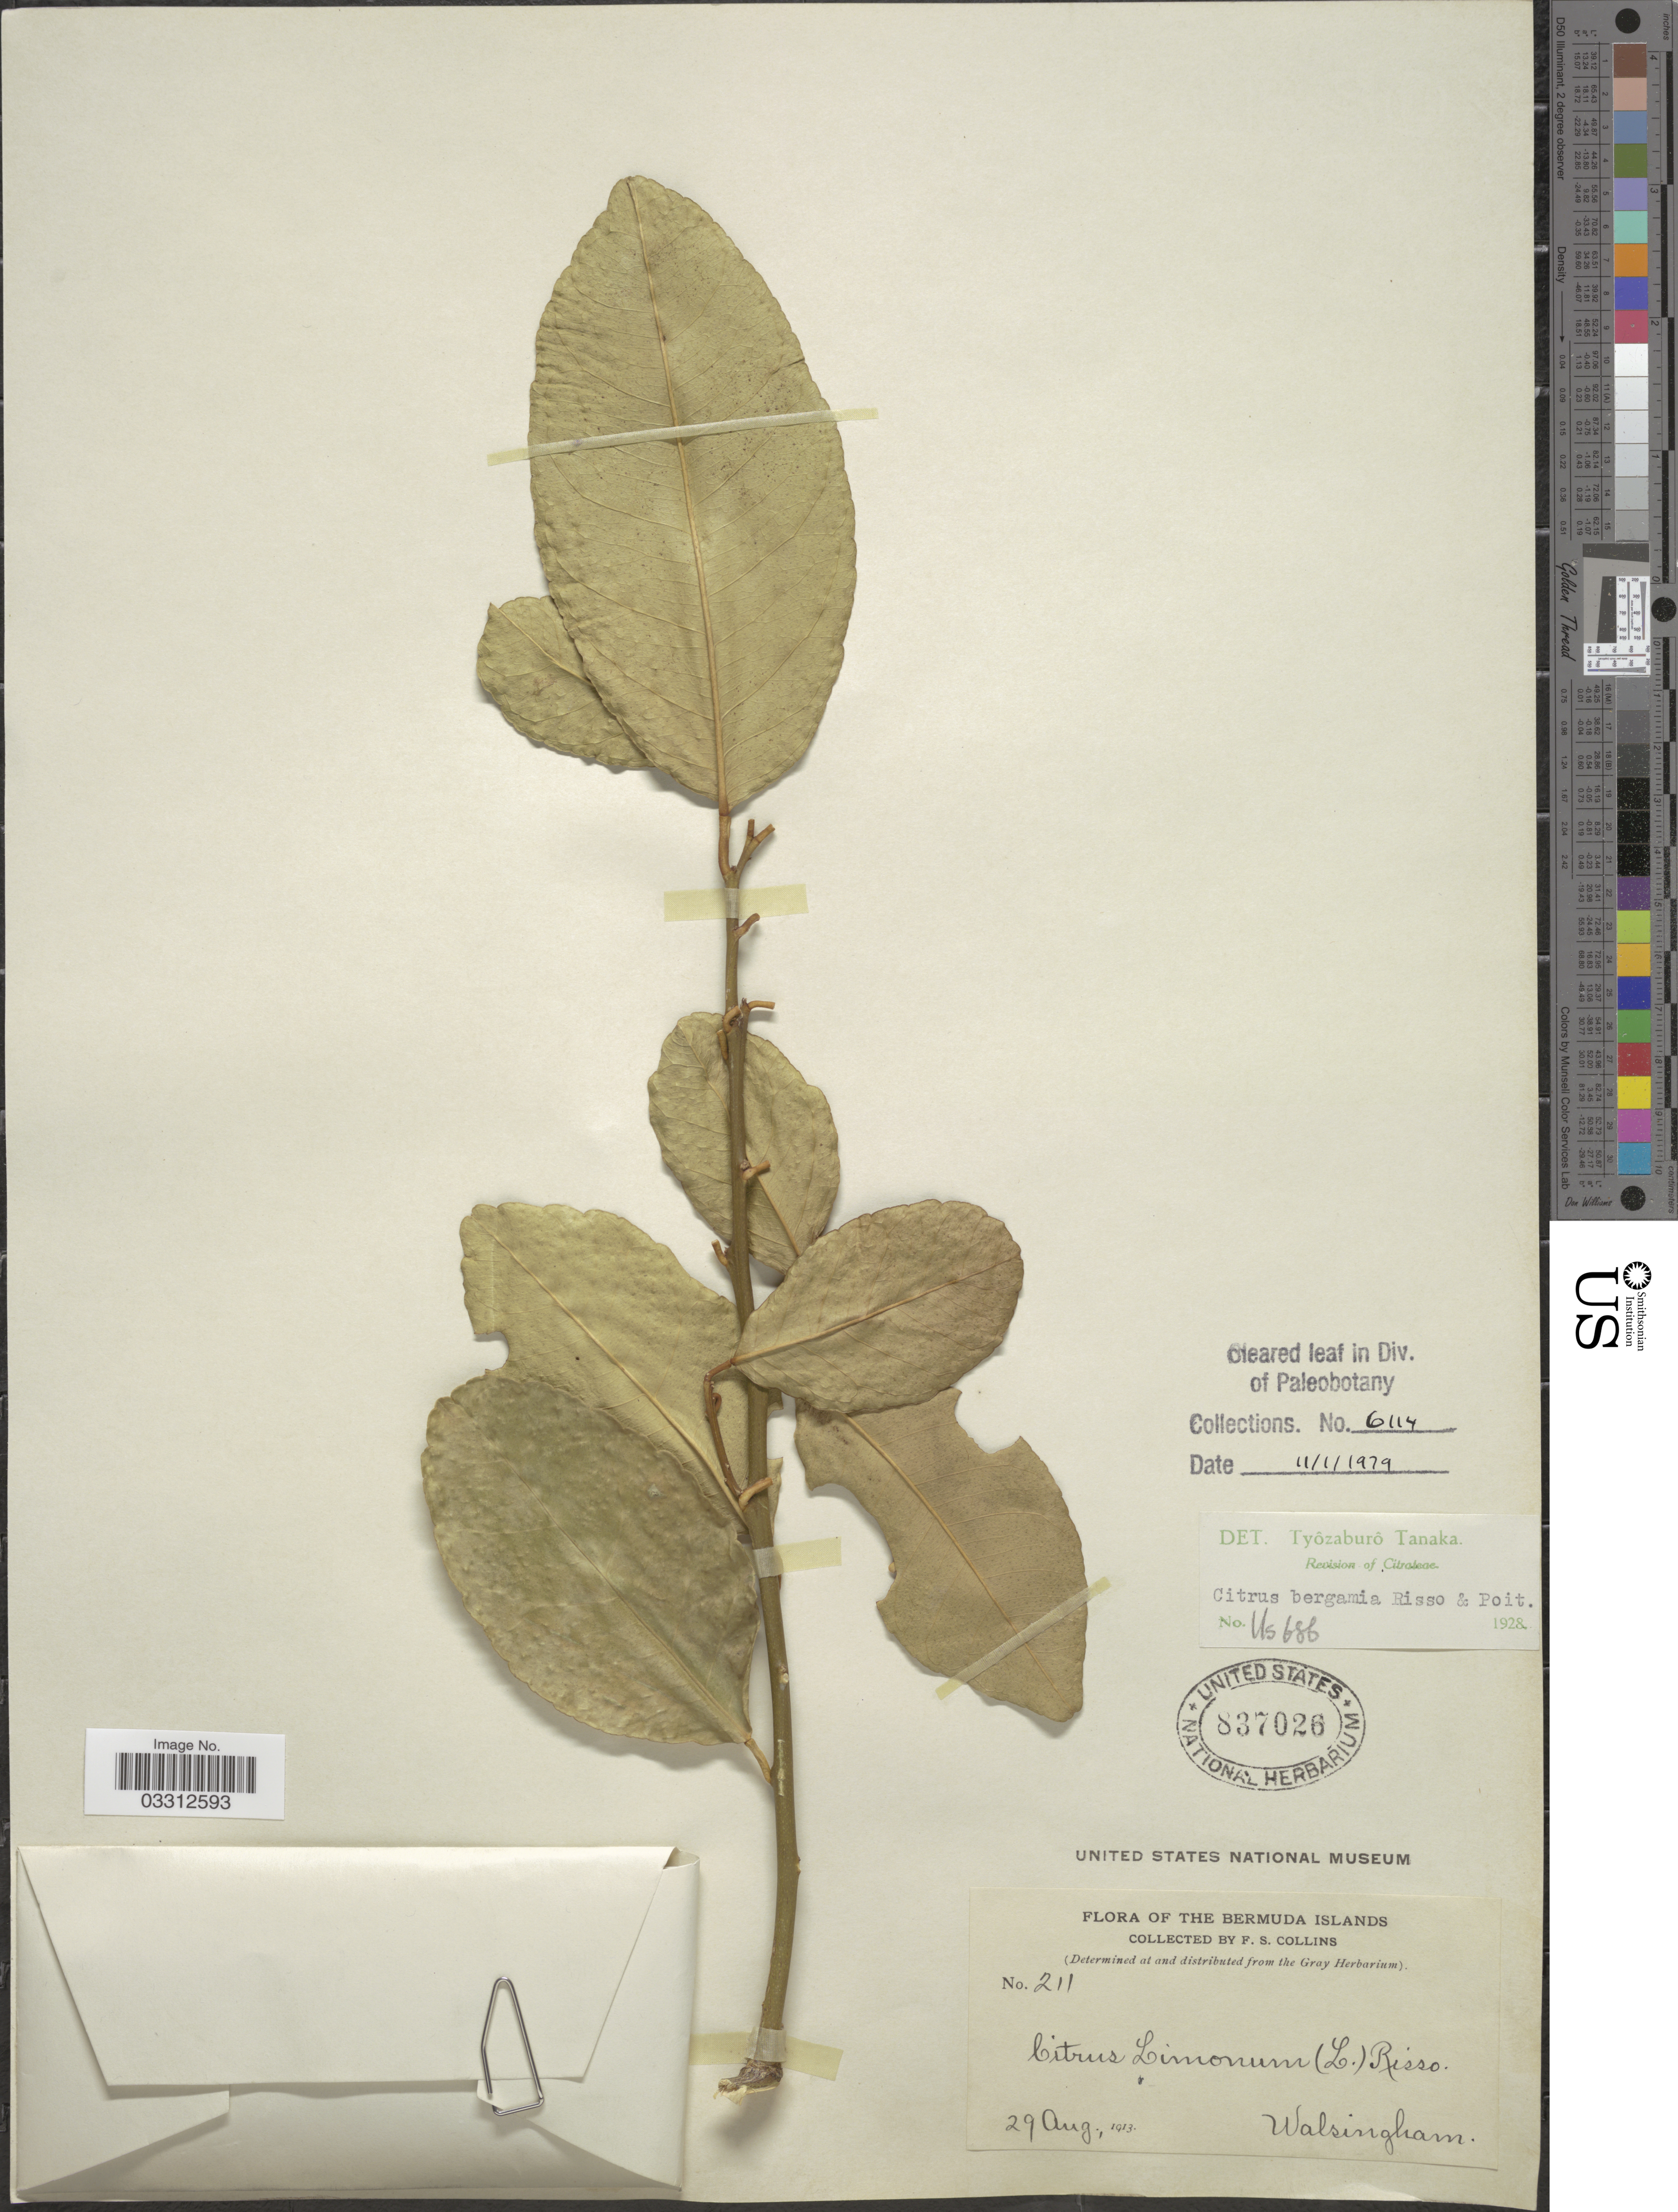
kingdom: Plantae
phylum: Tracheophyta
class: Magnoliopsida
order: Sapindales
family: Rutaceae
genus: Citrus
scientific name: Citrus bergamia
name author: Risso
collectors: F. Collins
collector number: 211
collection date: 1913-08-29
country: Bermuda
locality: The Bermuda Islands, Walsingham.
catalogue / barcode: US 837026